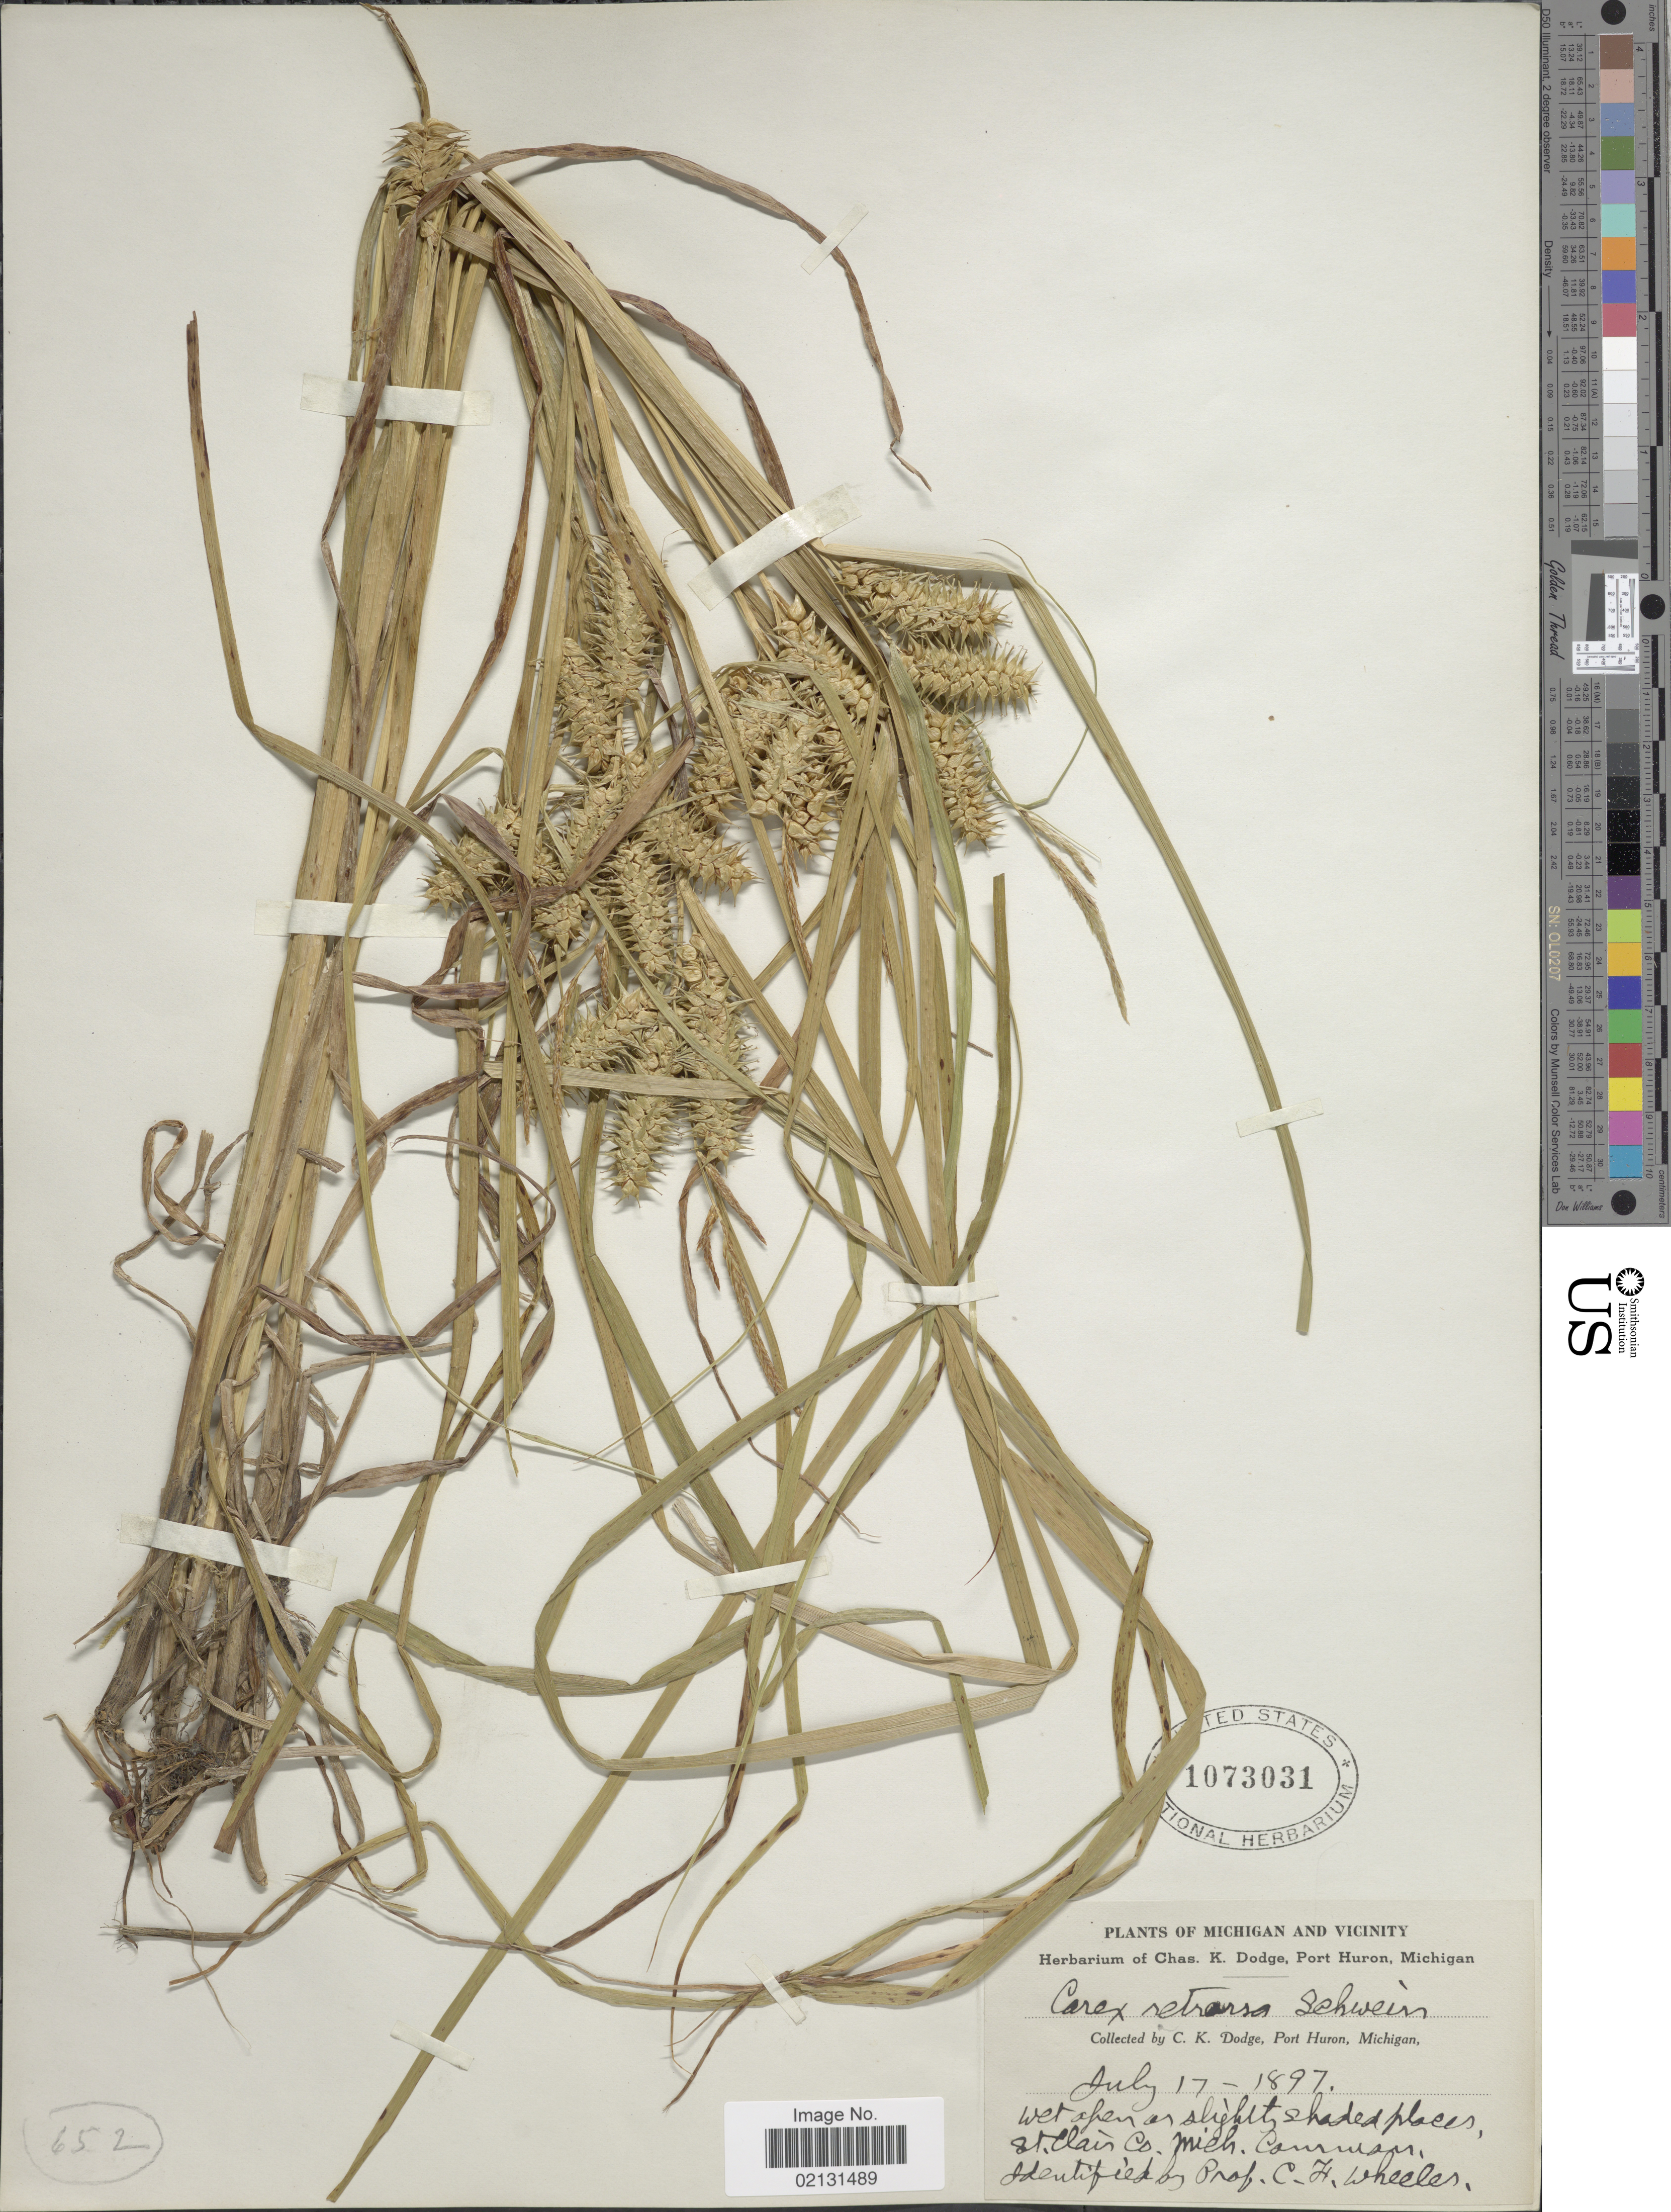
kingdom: Plantae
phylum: Tracheophyta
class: Liliopsida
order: Poales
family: Cyperaceae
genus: Carex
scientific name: Carex retrorsa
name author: Schwein.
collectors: C. K. Dodge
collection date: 1897-07-17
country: United States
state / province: Michigan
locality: Michigan and Vicinity, Port Huron, wet open on slight shaded places, St. Clair Co.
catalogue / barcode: US 1073031